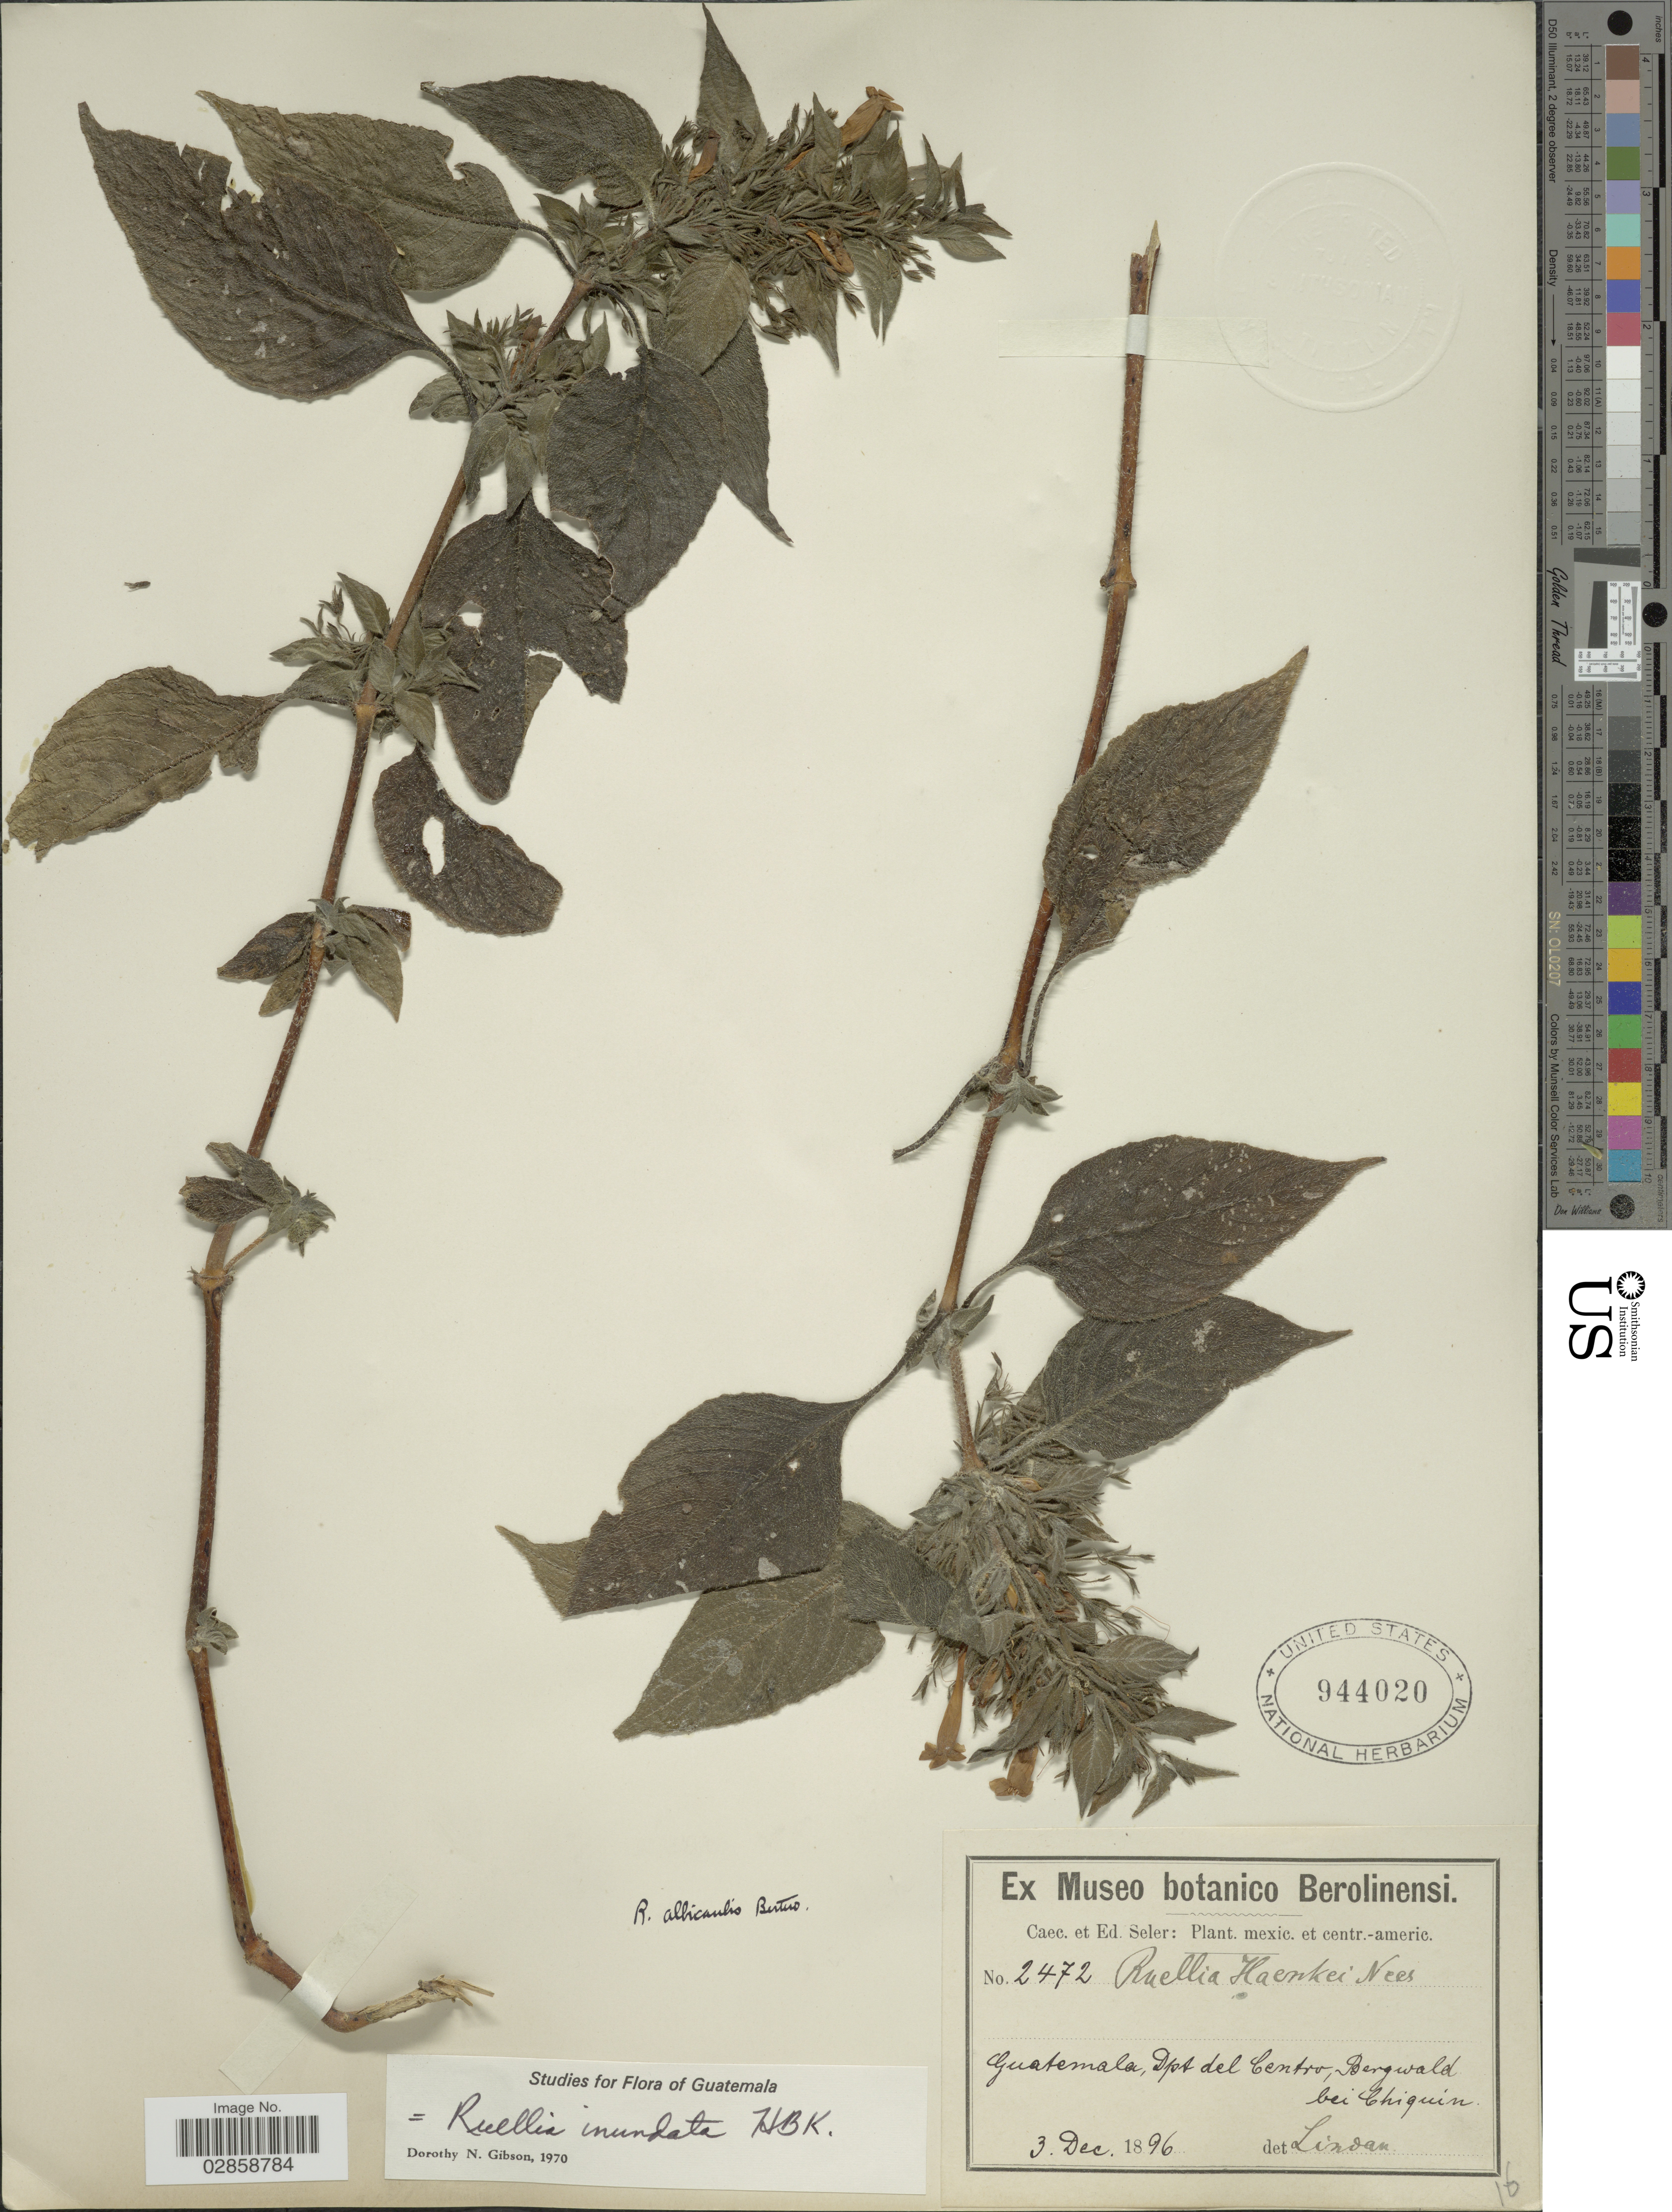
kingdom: Plantae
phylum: Tracheophyta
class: Magnoliopsida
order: Lamiales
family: Acanthaceae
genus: Ruellia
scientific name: Ruellia inundata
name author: Kunth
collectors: C. Seler & E. G. Seler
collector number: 2472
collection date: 1896-12-03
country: Guatemala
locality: Dpt del Centro, Bergwald bei Chiquin.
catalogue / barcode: US 944020